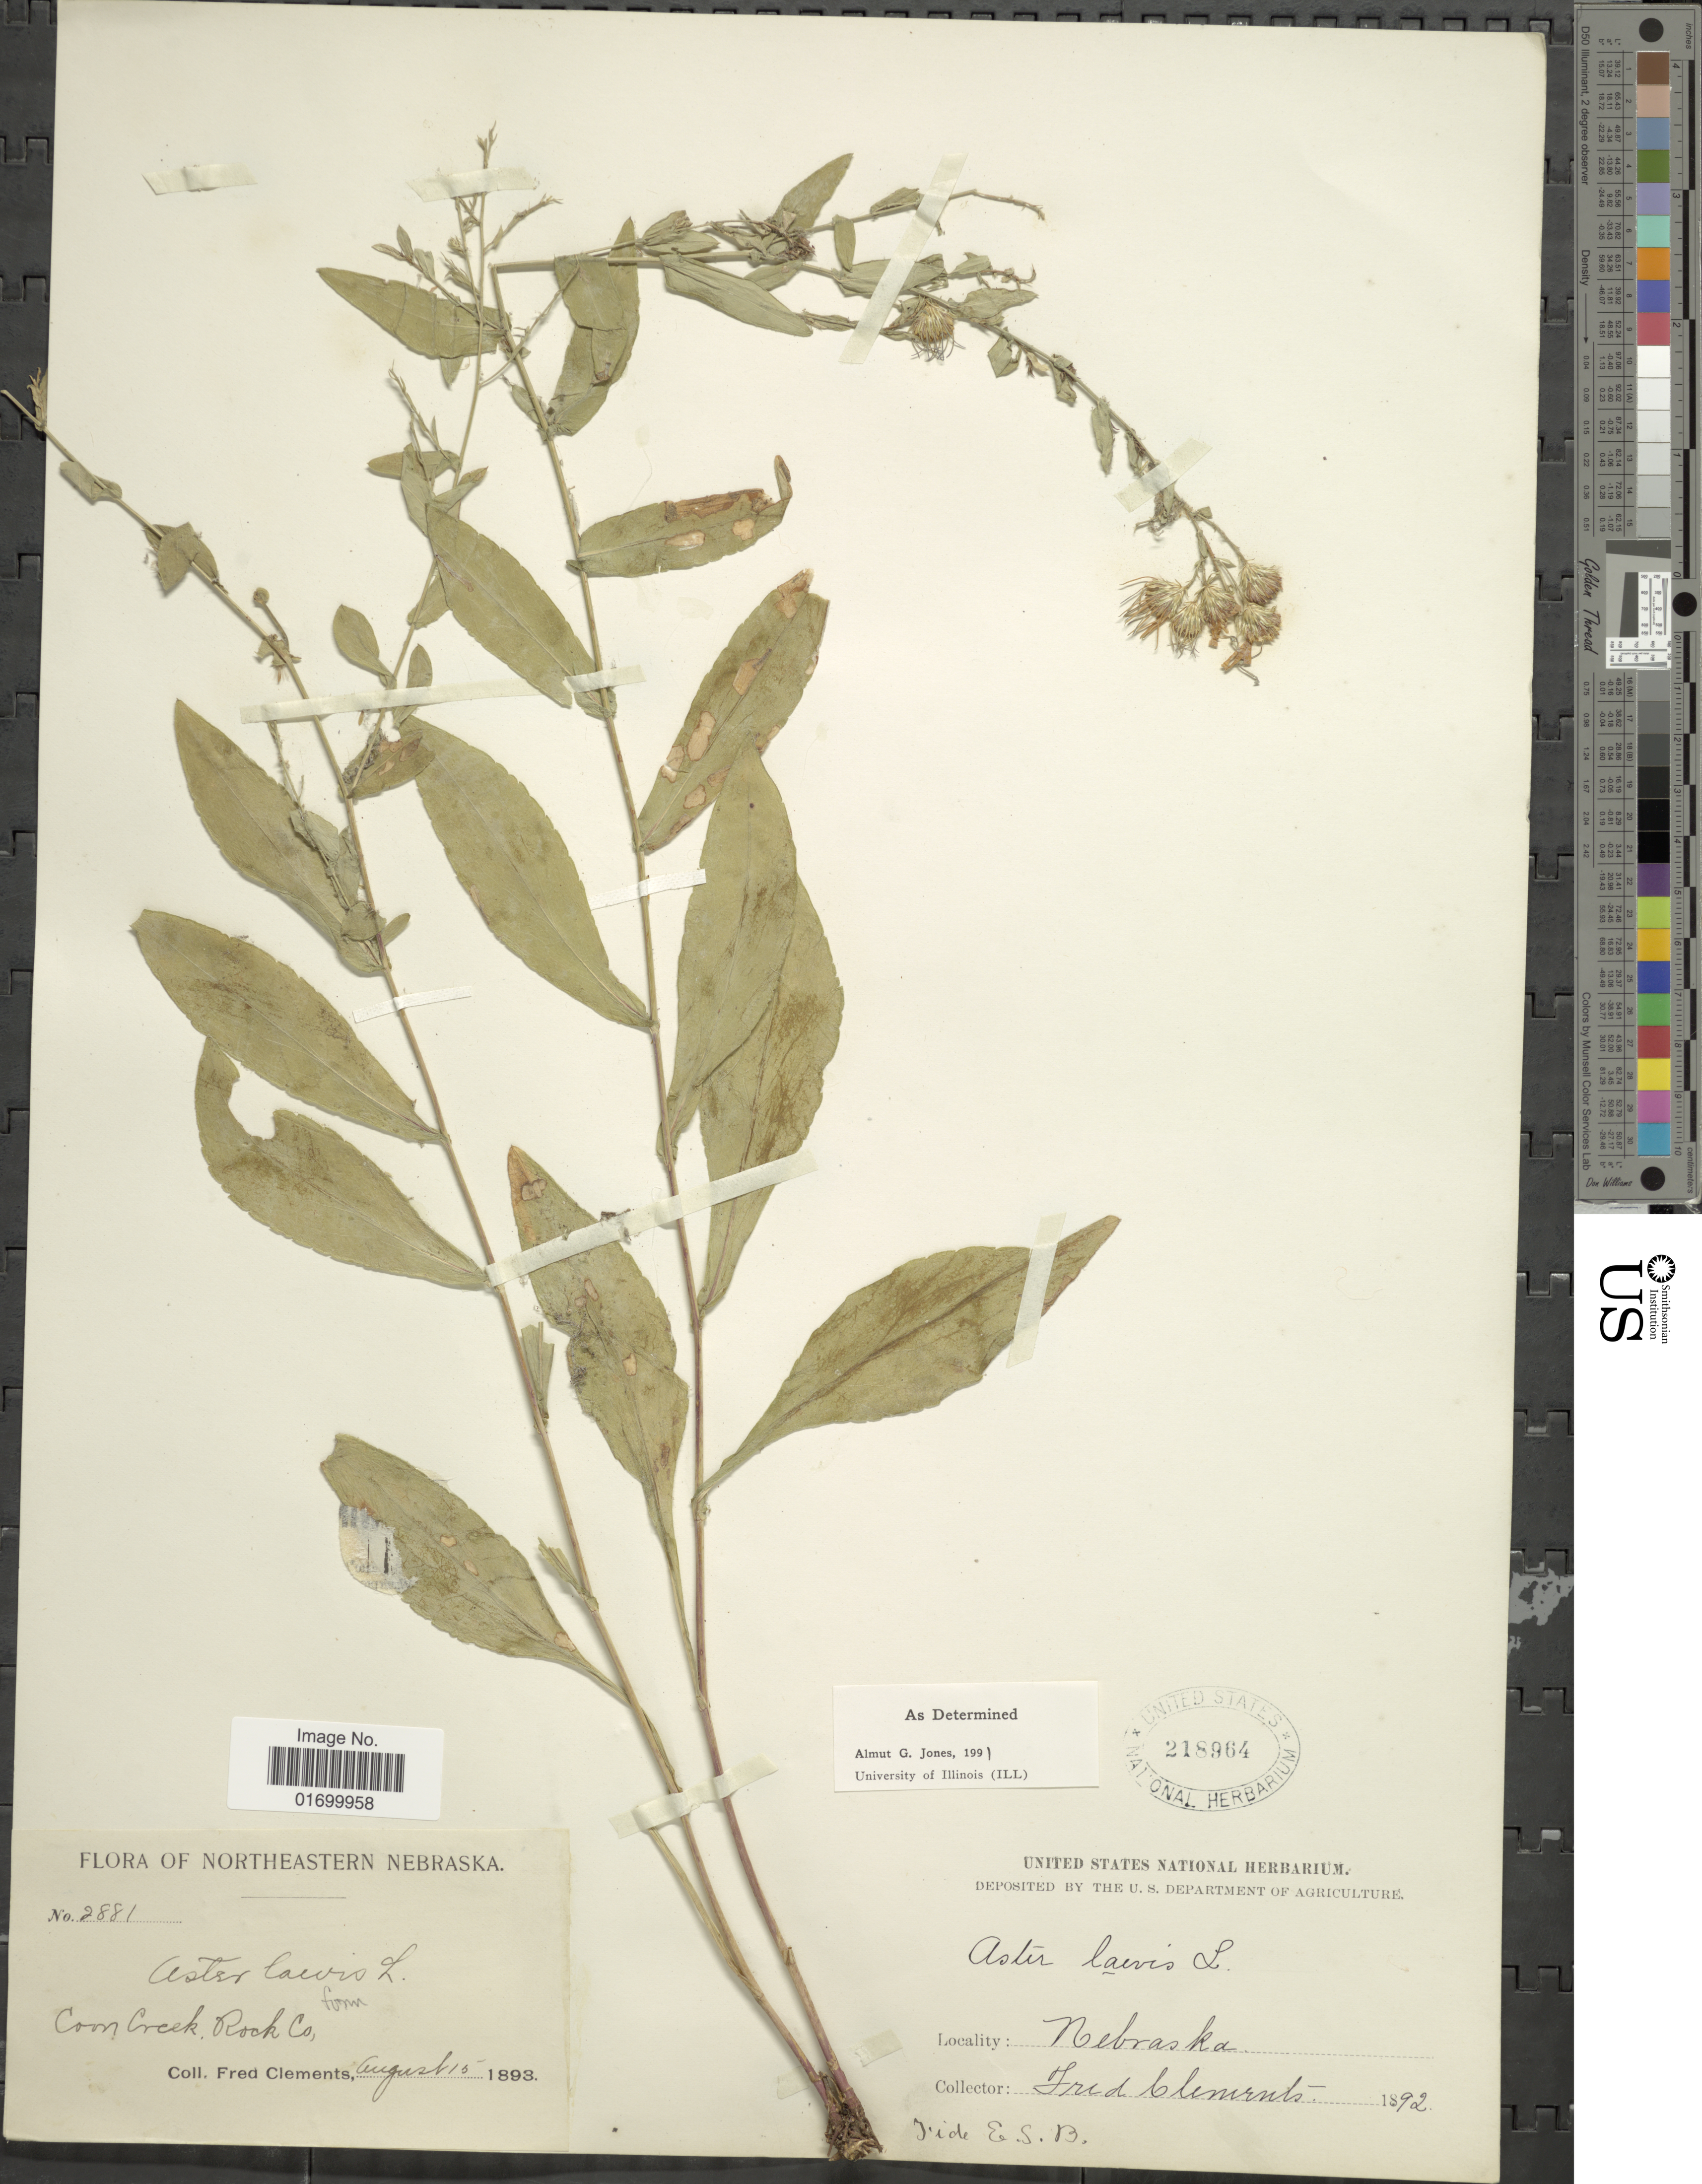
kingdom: Plantae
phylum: Tracheophyta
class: Magnoliopsida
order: Asterales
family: Asteraceae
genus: Symphyotrichum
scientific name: Symphyotrichum laeve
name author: (L.) Á. Löve & D. Löve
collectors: F. E. Clements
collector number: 2881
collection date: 1893-08-15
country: United States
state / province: Nebraska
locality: Coon Creek Rock Co., Northern Nebraska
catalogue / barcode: US 218964